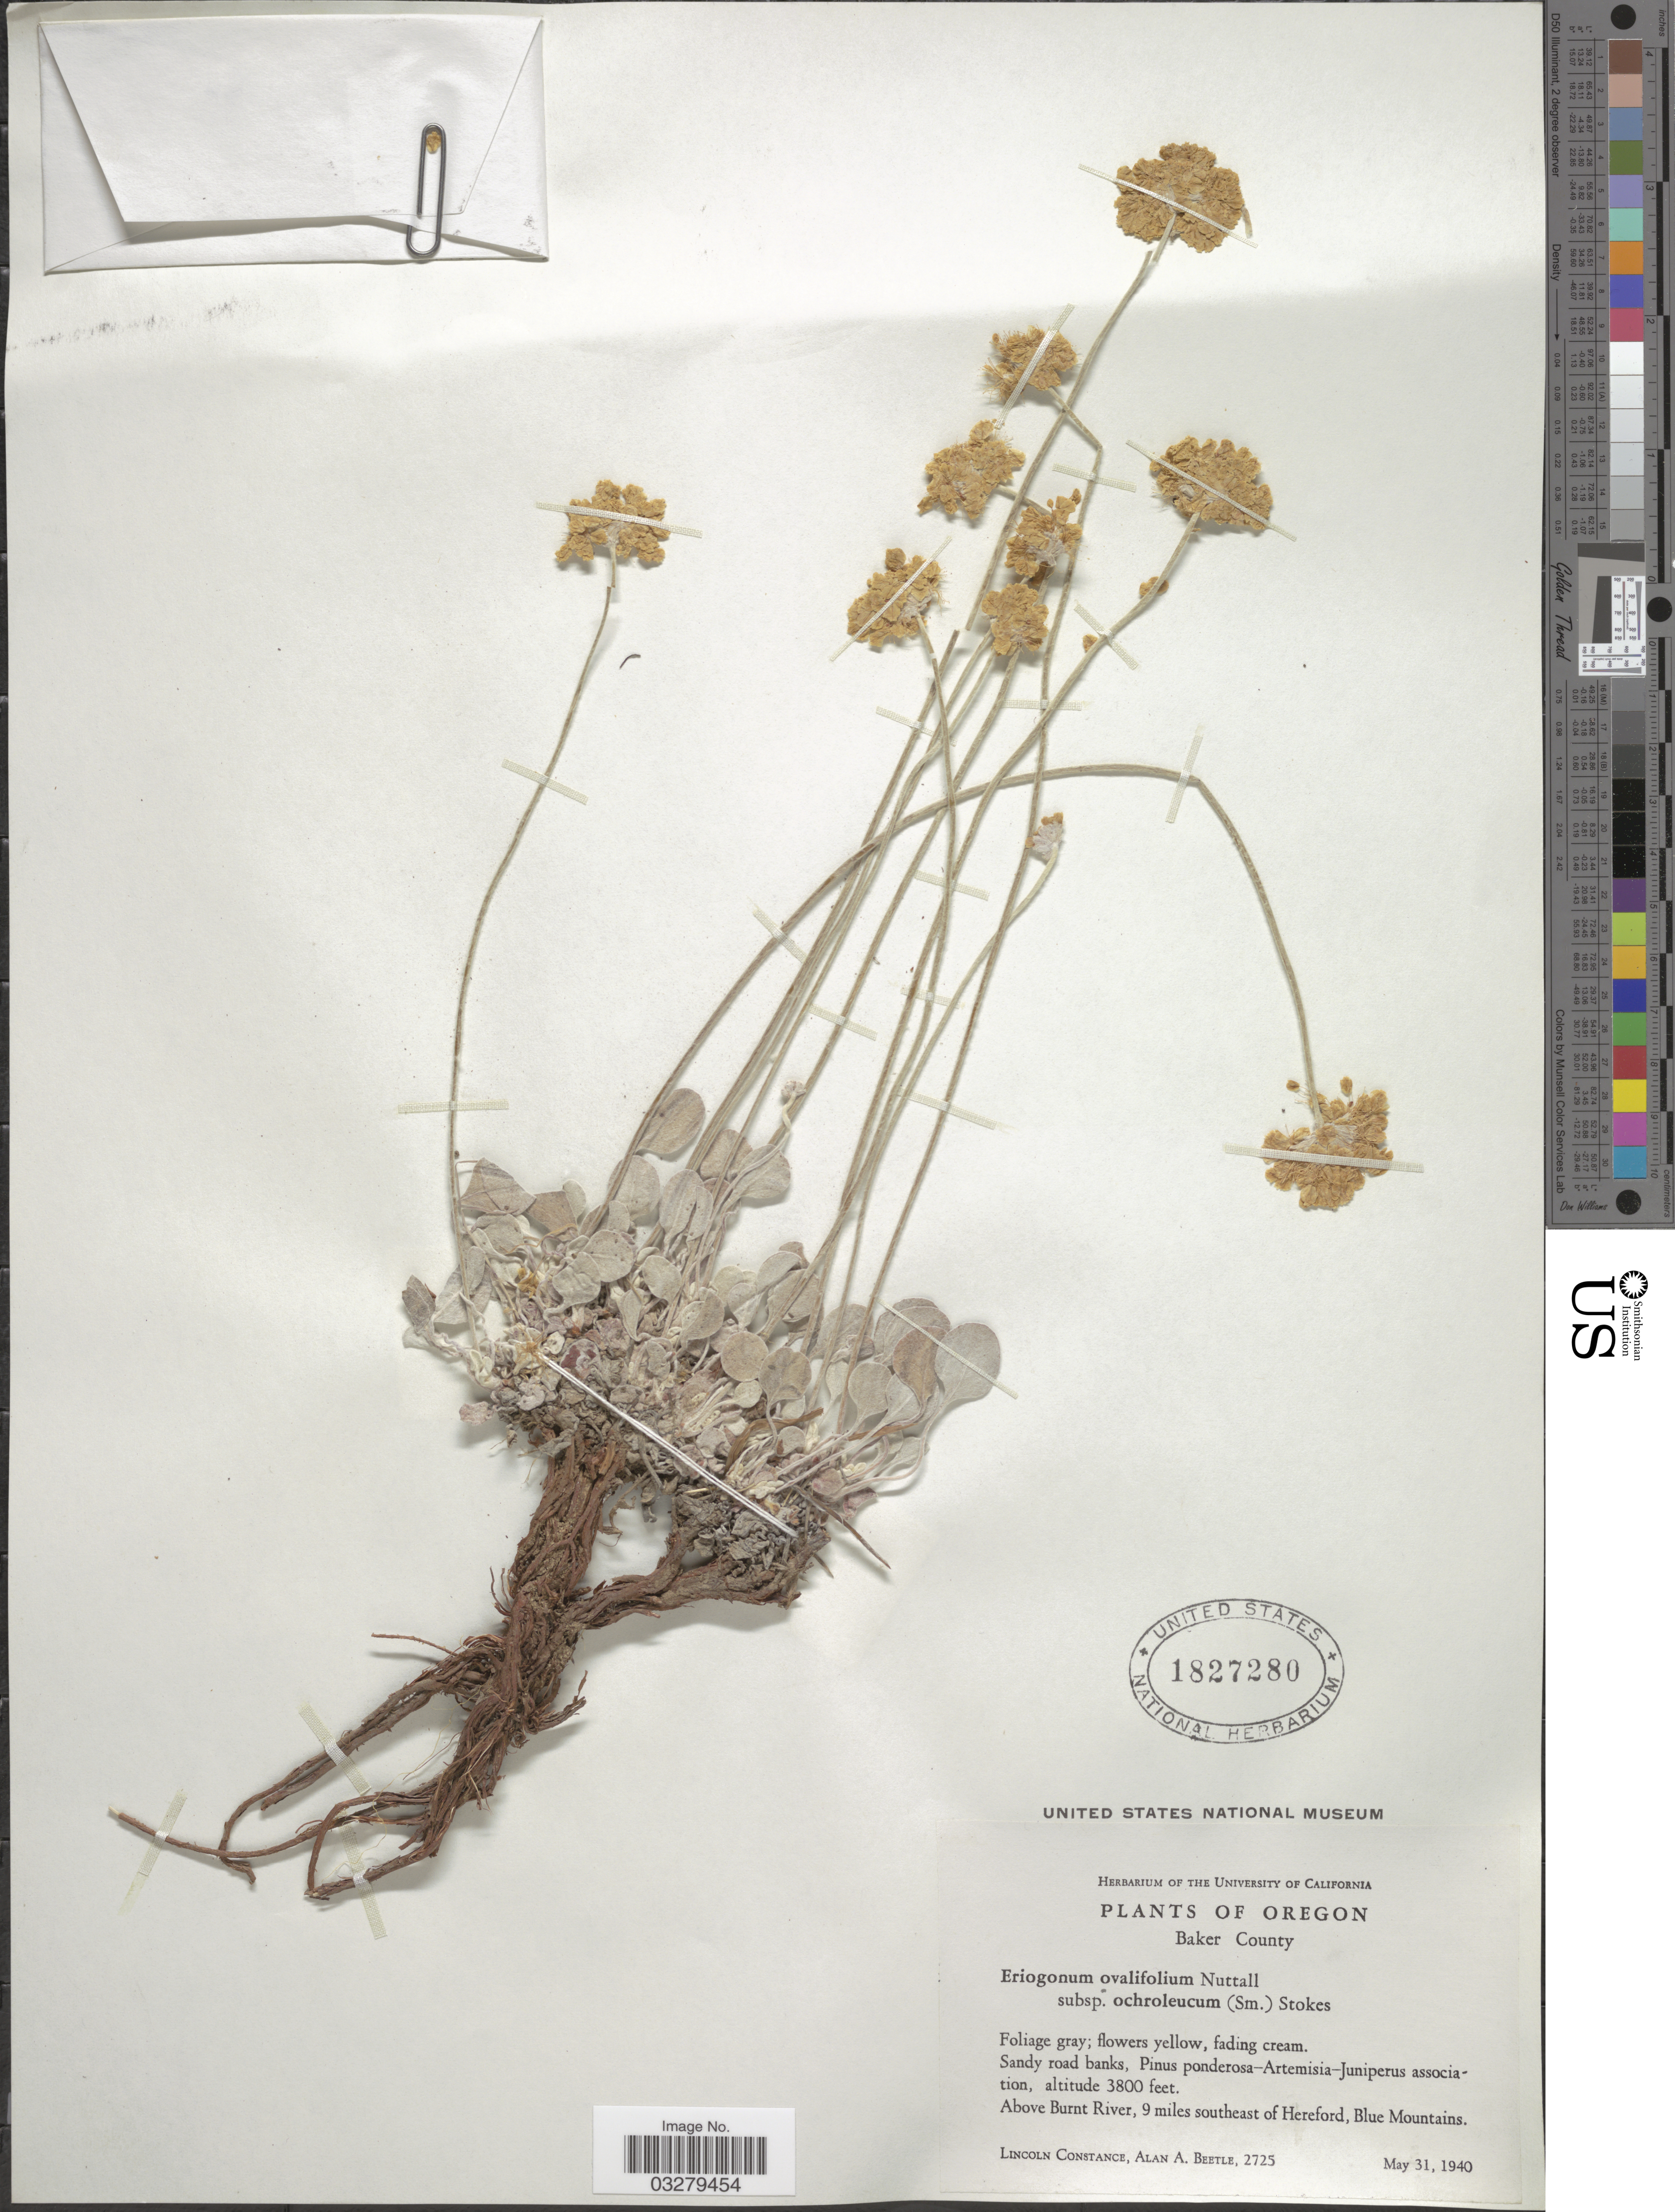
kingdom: Plantae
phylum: Tracheophyta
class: Magnoliopsida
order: Caryophyllales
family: Polygonaceae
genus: Eriogonum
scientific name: Eriogonum ovalifolium var. ochroleucum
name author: (Small ex Rydb.) M. Peck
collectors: L. Constance & A. A. Beetle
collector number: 2725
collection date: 1940-05-31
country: United States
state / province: Oregon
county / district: Baker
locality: Baker County, Above Burnt River, 9 miles southeast of Hereford, Blue Mountains.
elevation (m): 1158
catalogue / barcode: US 1827280